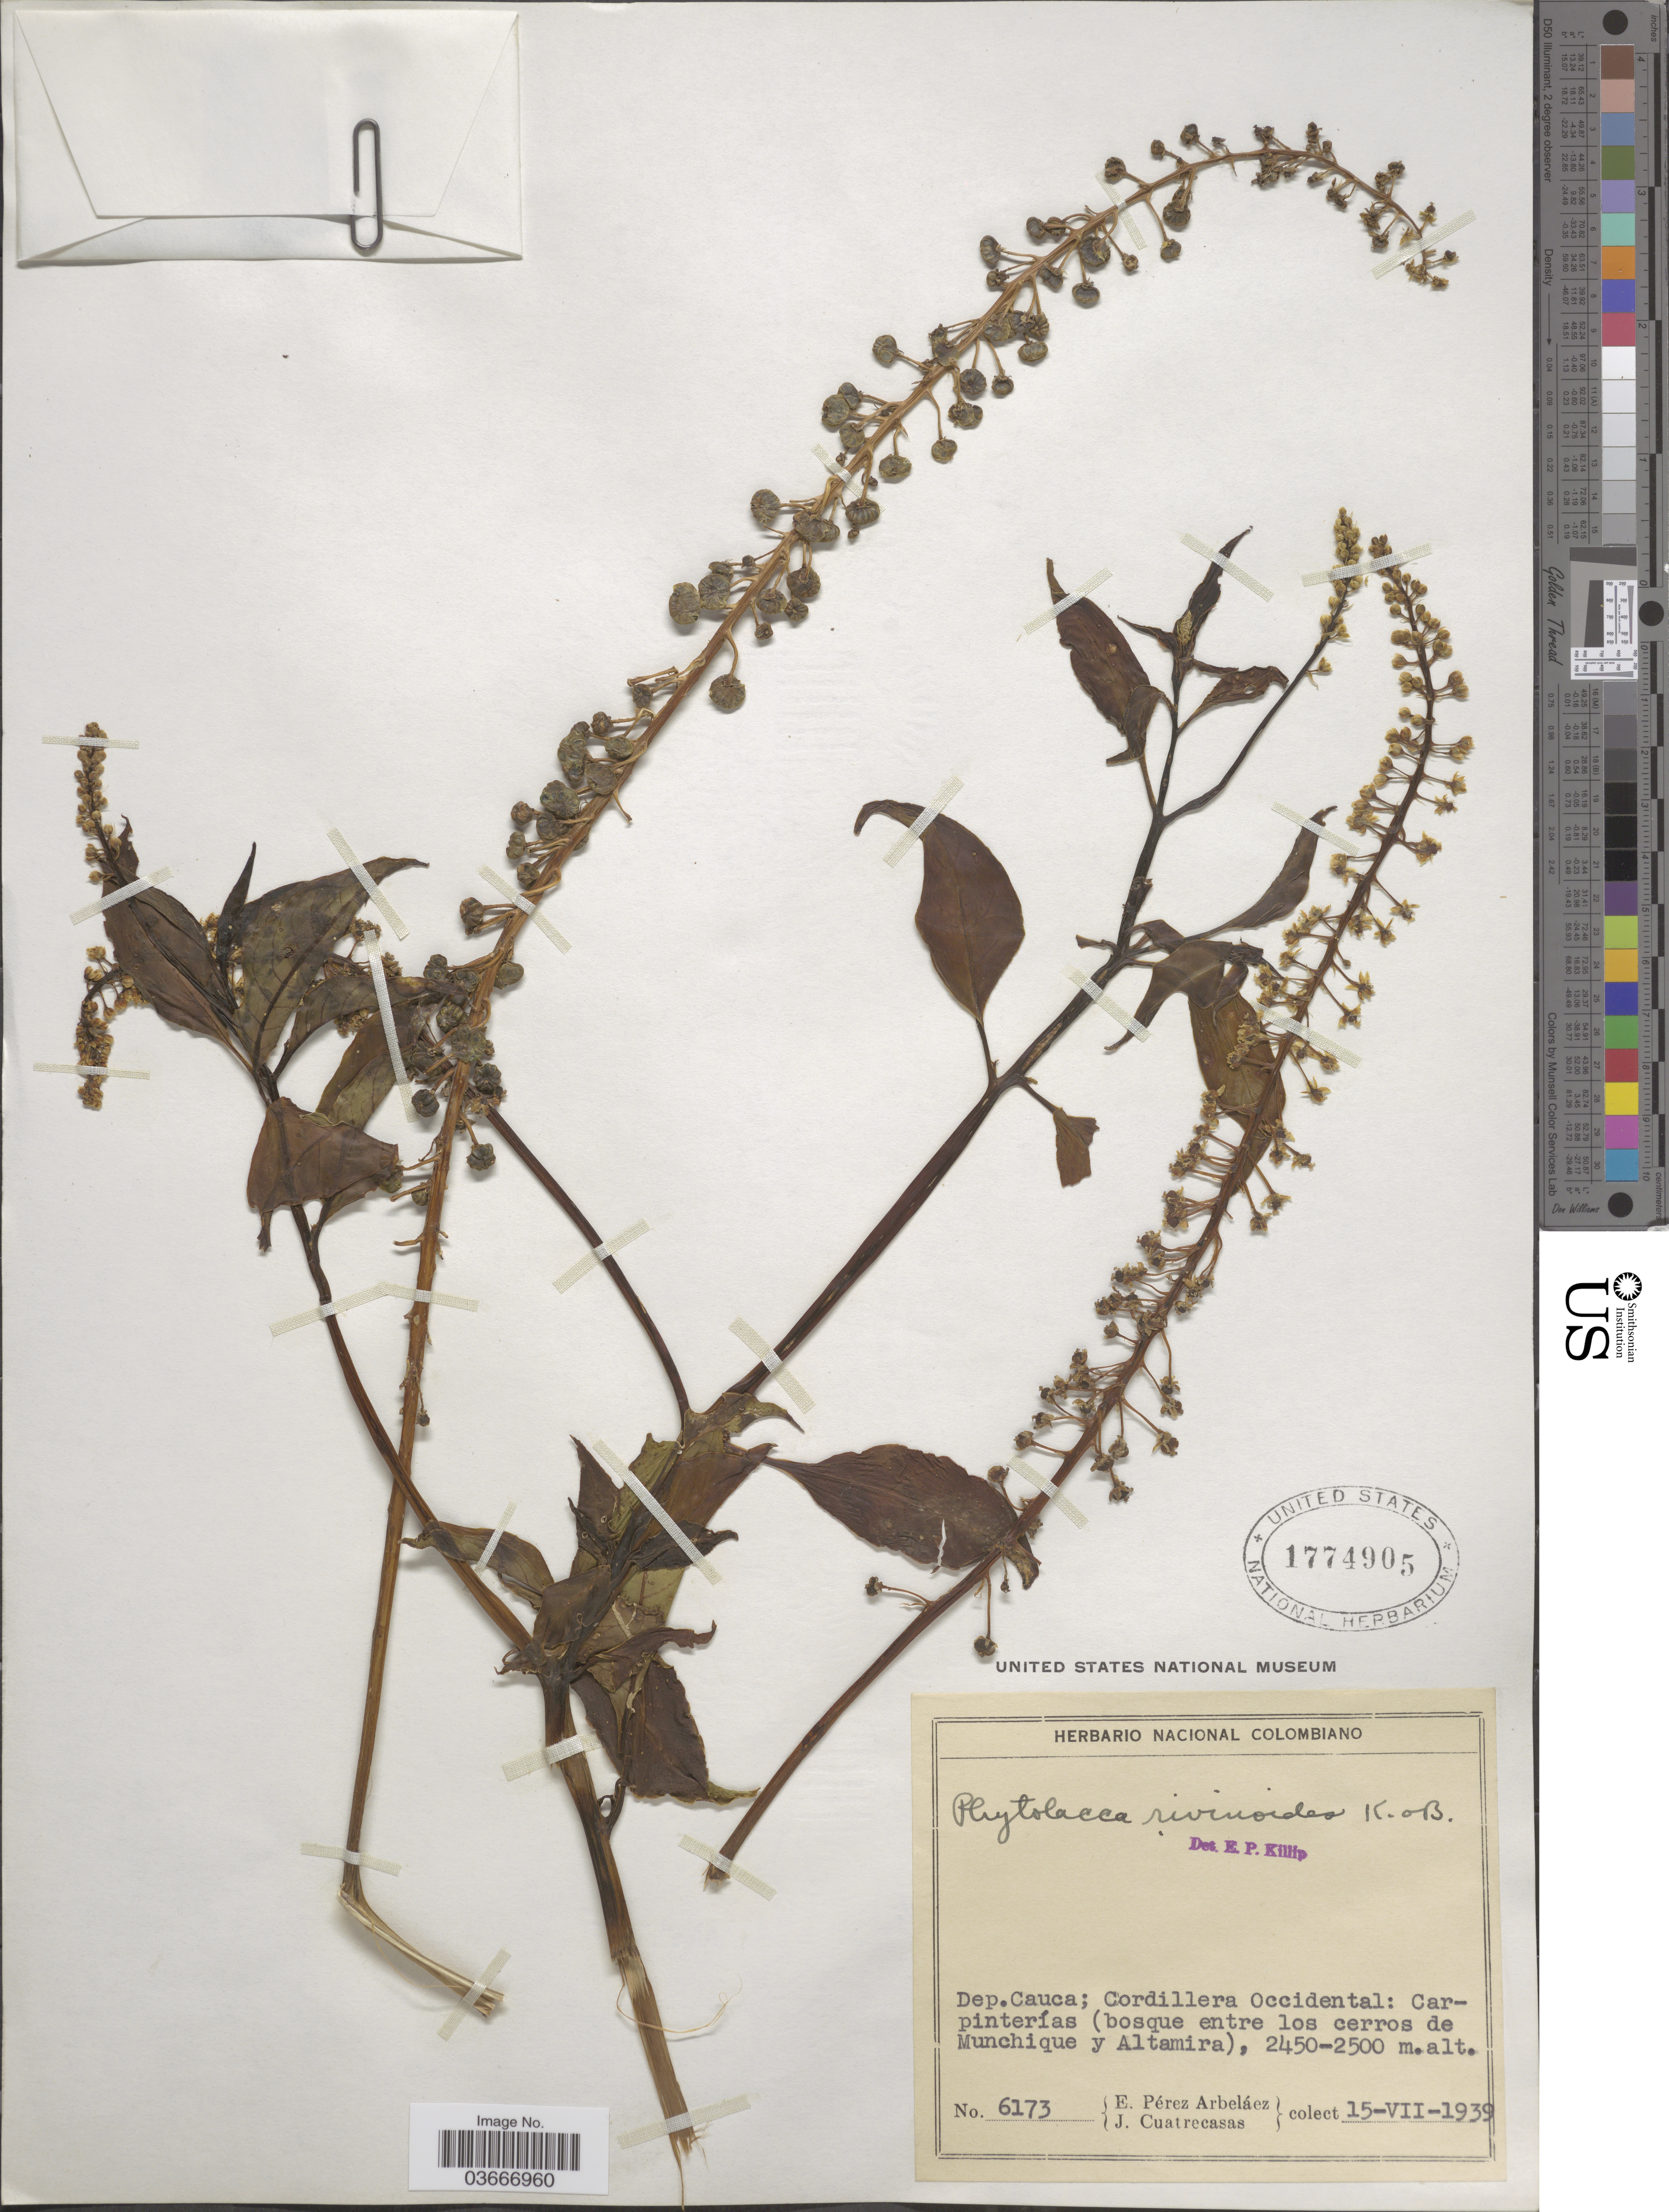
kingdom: Plantae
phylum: Tracheophyta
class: Magnoliopsida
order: Caryophyllales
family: Phytolaccaceae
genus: Phytolacca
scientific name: Phytolacca rivinoides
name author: Kunth & C.D. Bouché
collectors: E. Pérez Arbeláez & J. Cuatrecasas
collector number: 6173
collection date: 1939-07-15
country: Colombia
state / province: Cauca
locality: Dep. Cauca; Cordillera Occidental: Carpinterías (bosque entre los cerros de Munchique y Altamira).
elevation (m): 2450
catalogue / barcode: US 1774905